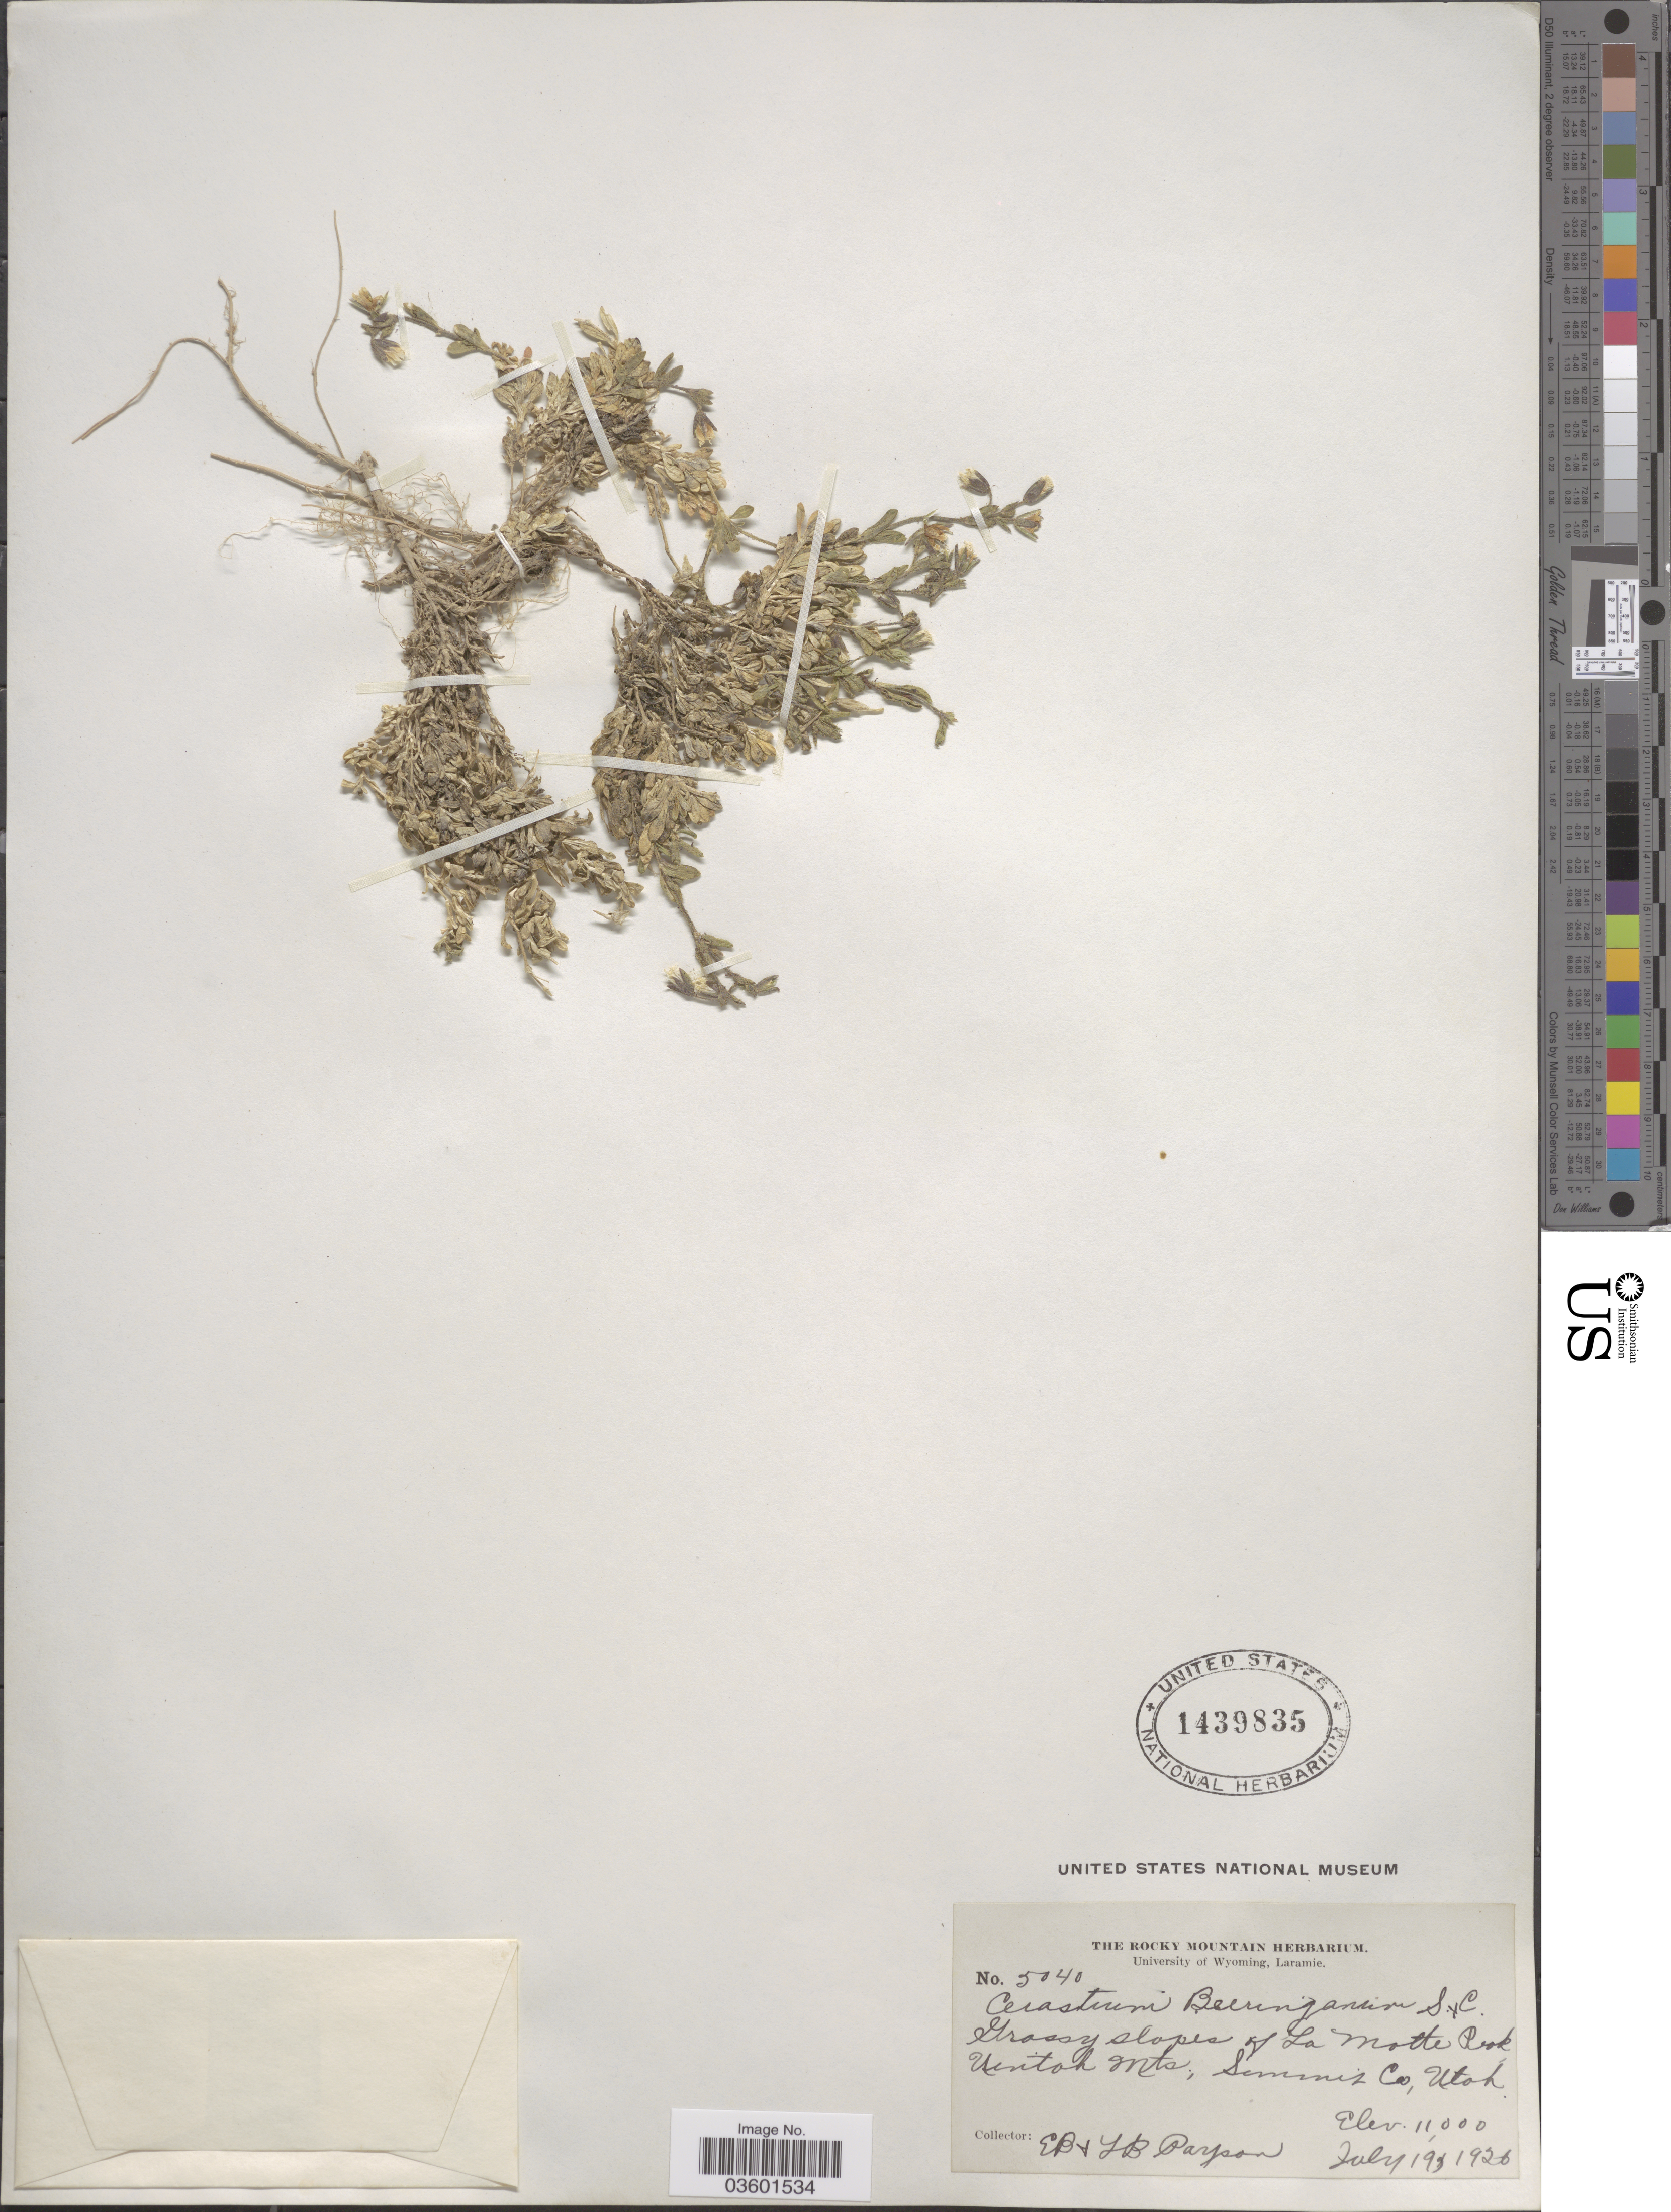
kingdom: Plantae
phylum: Tracheophyta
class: Magnoliopsida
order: Caryophyllales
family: Caryophyllaceae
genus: Cerastium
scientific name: Cerastium beeringianum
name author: Cham. & Schltdl.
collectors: E. B. Payson & L. Payson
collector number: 5040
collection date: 1926-07-19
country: United States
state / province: Utah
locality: Grassy slopes of La Motte Peak. Uintah Mts., Summit Co.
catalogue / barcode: US 1439835